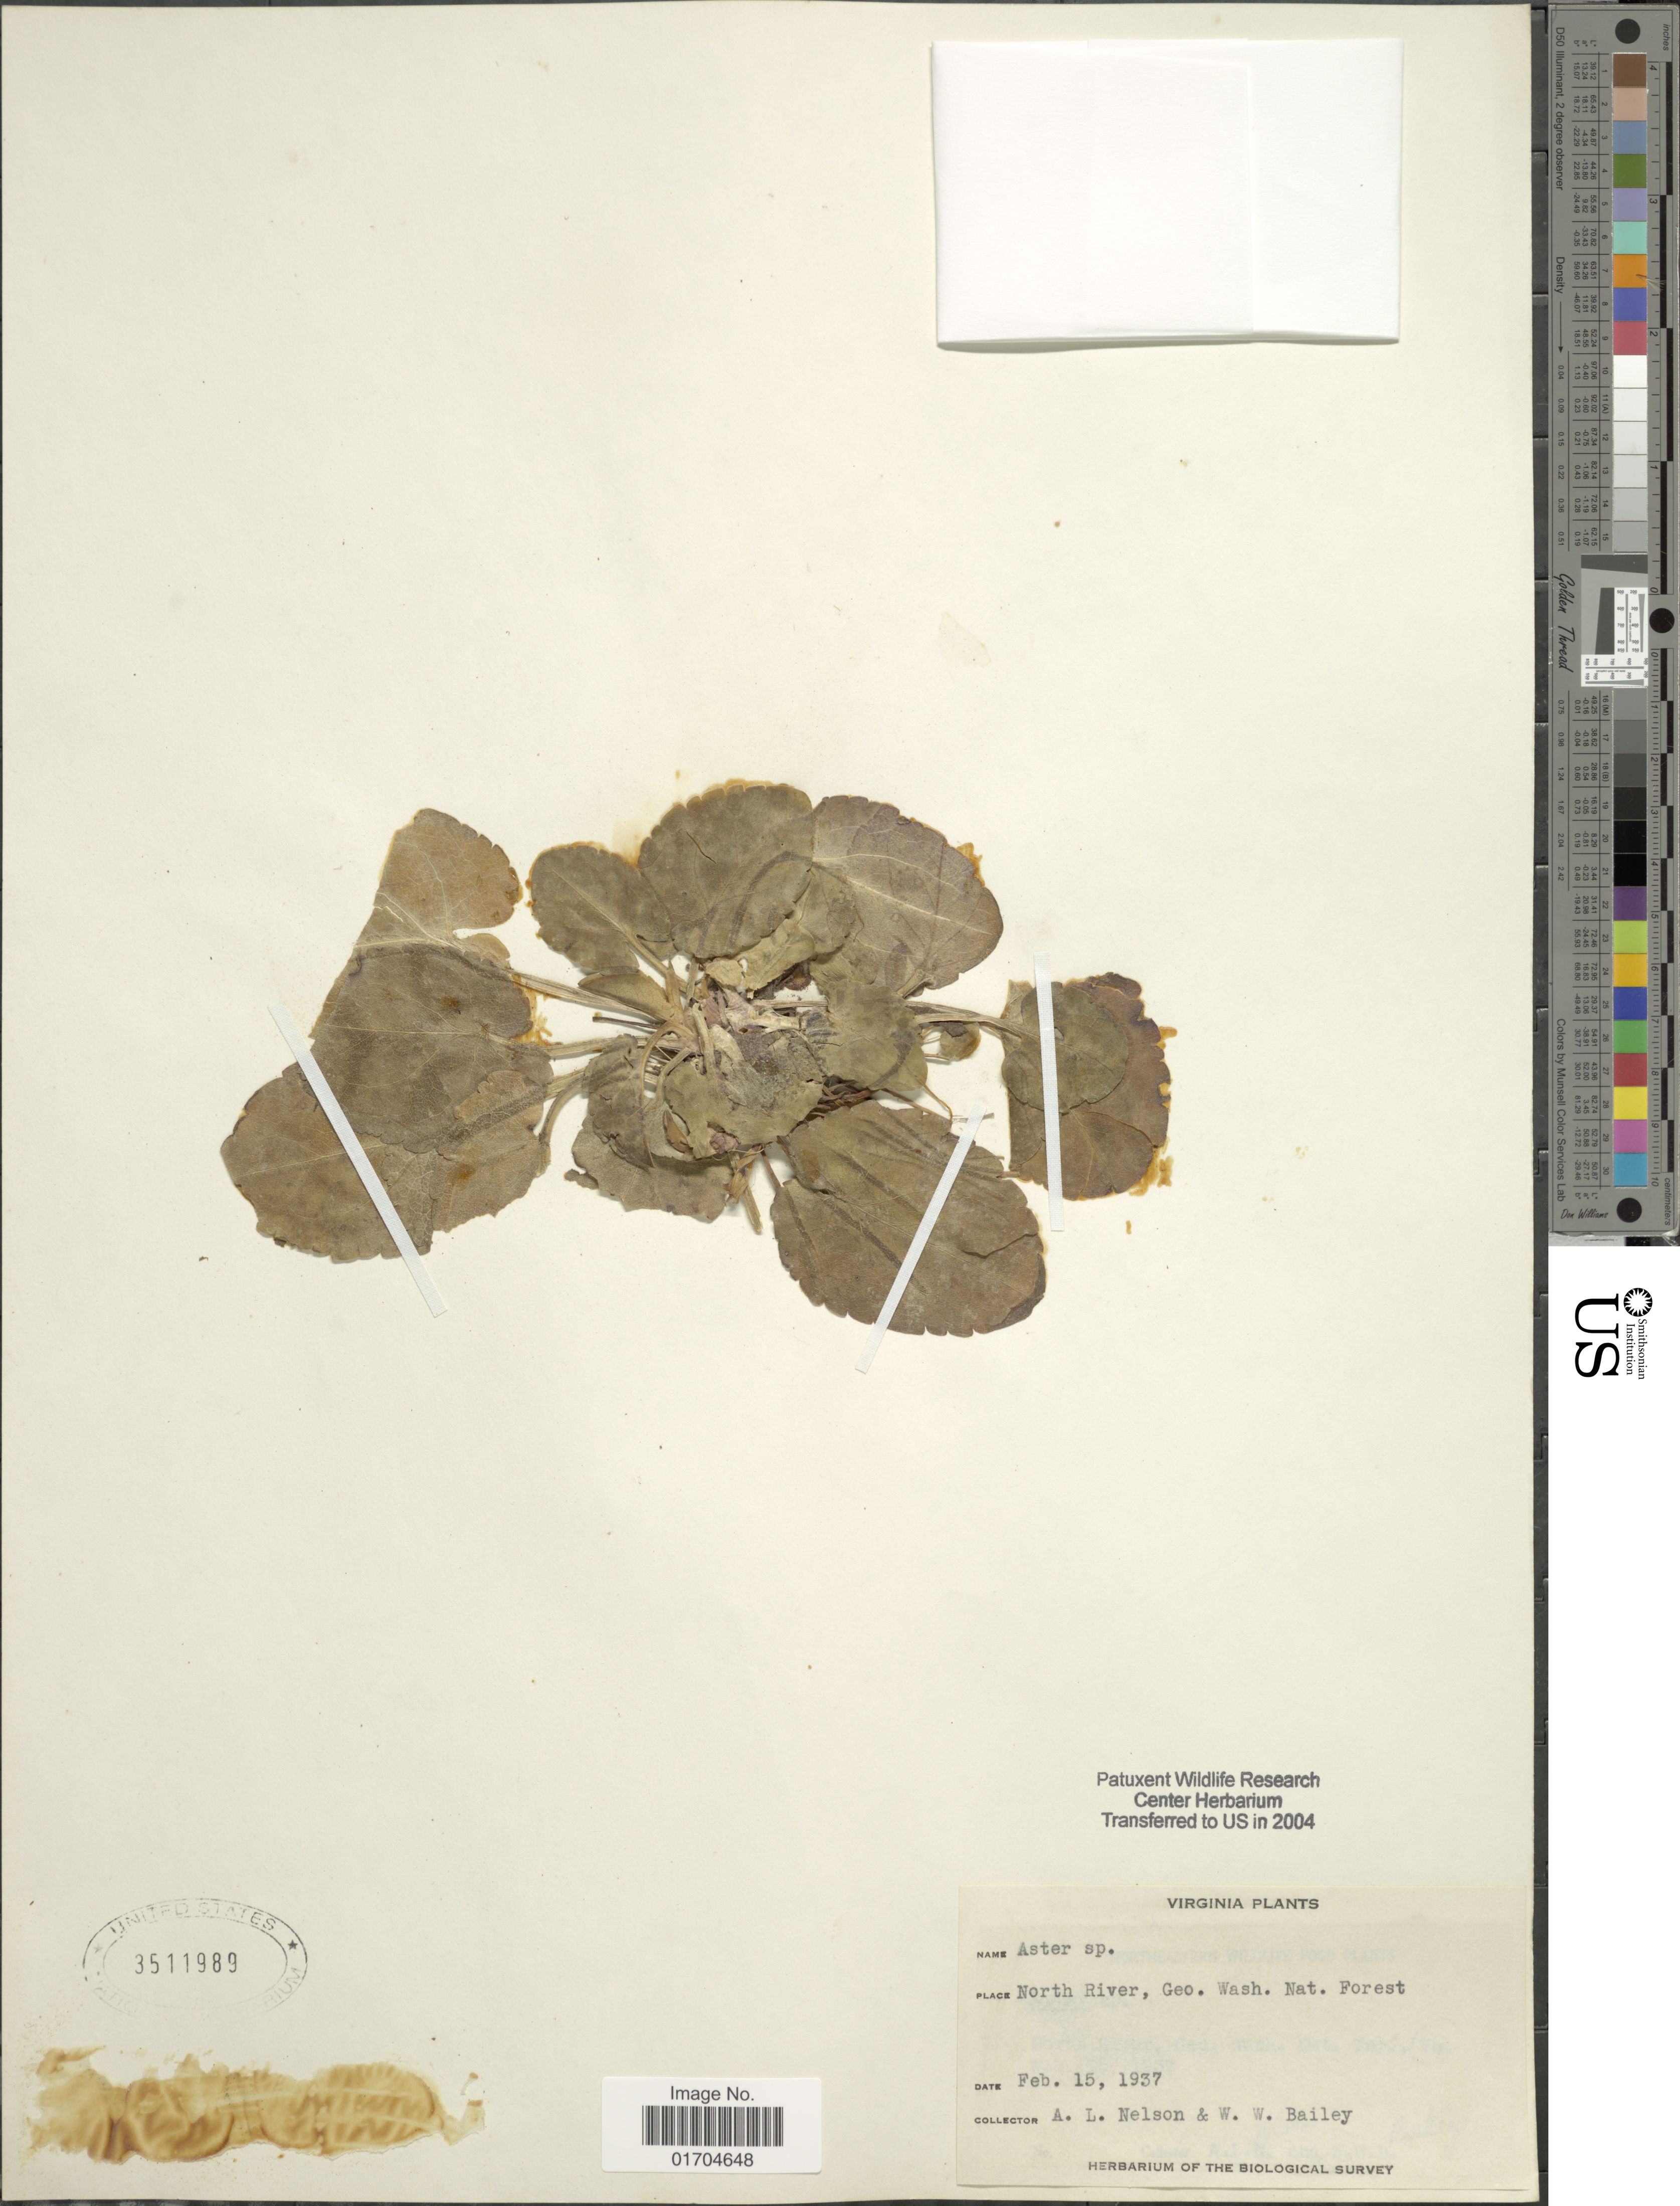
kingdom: Plantae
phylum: Tracheophyta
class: Magnoliopsida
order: Asterales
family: Asteraceae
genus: Symphyotrichum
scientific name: Symphyotrichum sp.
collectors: A. L. Nelson & W. W. Bailey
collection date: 1937-02-15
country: United States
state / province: Virginia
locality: North River, Geo. Washington National Forest.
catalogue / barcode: US 3511989